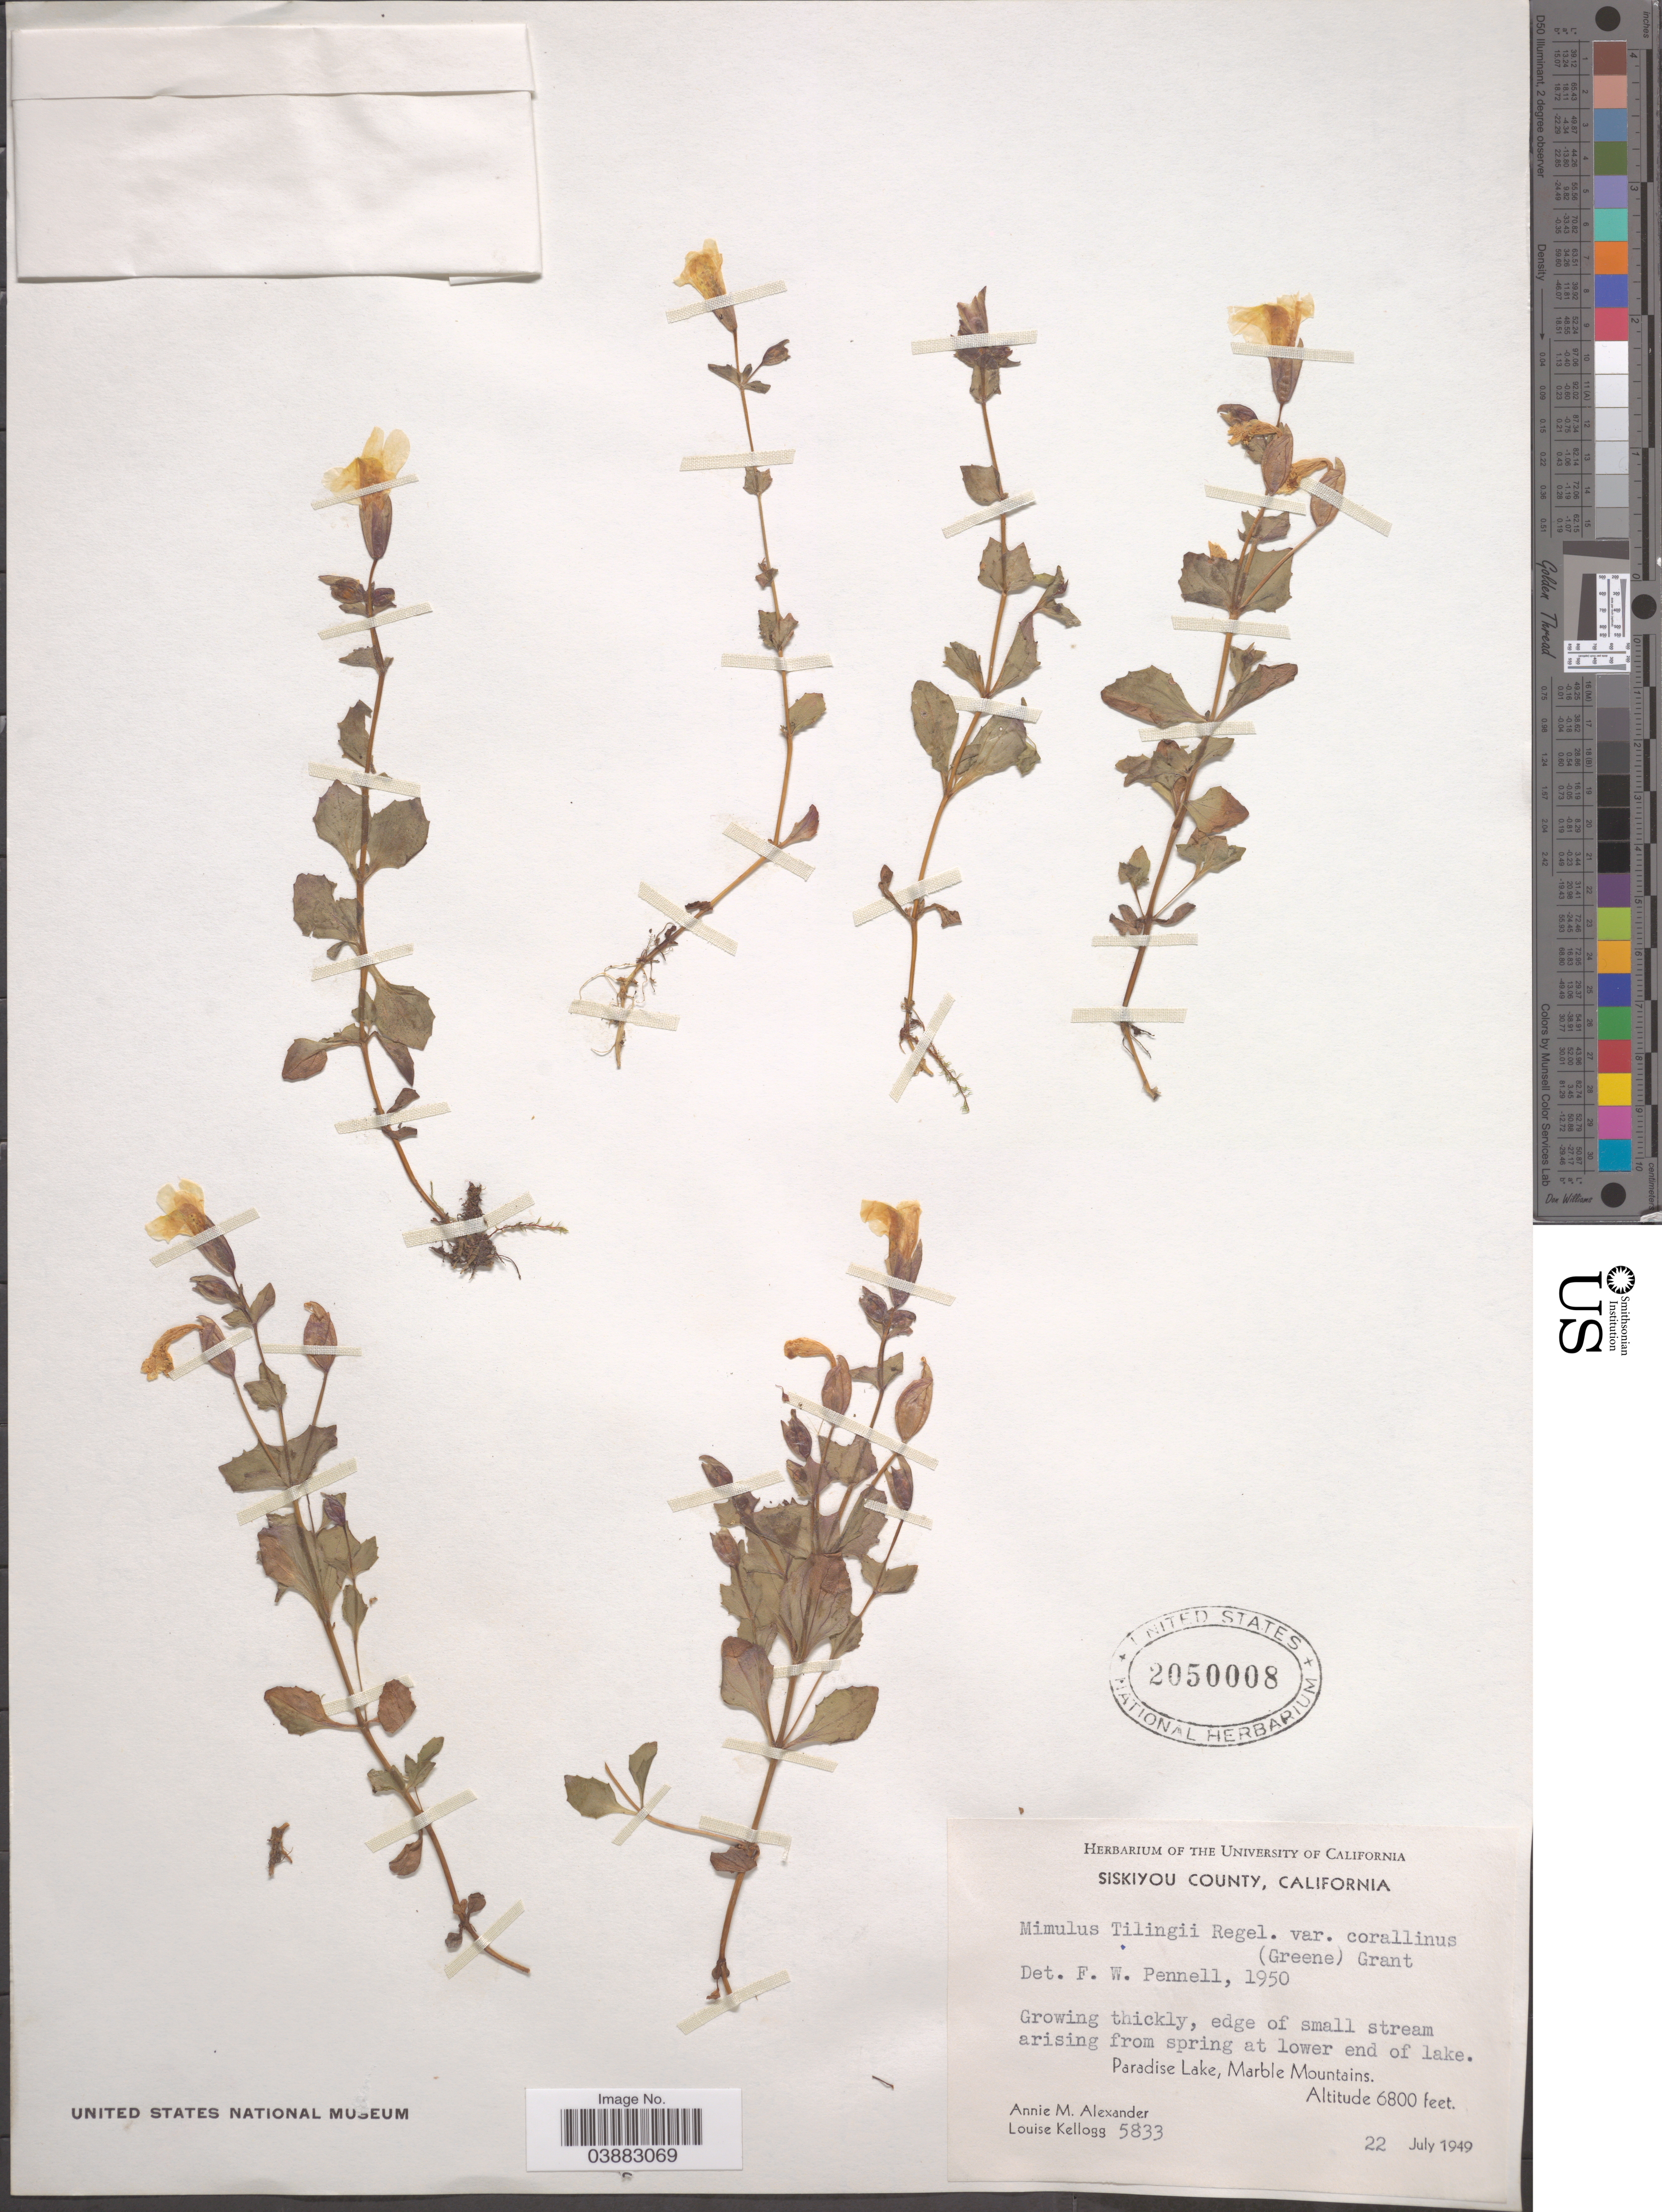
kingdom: Plantae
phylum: Tracheophyta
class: Magnoliopsida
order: Lamiales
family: Phrymaceae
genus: Mimulus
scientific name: Mimulus tilingii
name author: Regel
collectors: A. M. Alexander & L. Kellogg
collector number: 5833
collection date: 1949-07-22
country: United States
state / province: California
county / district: Siskiyou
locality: Siskiyou County. Edge of small stream arising from spring at lower end of lake. Paradise Lake, Marble Mountains.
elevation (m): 2073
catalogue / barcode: US 2050008